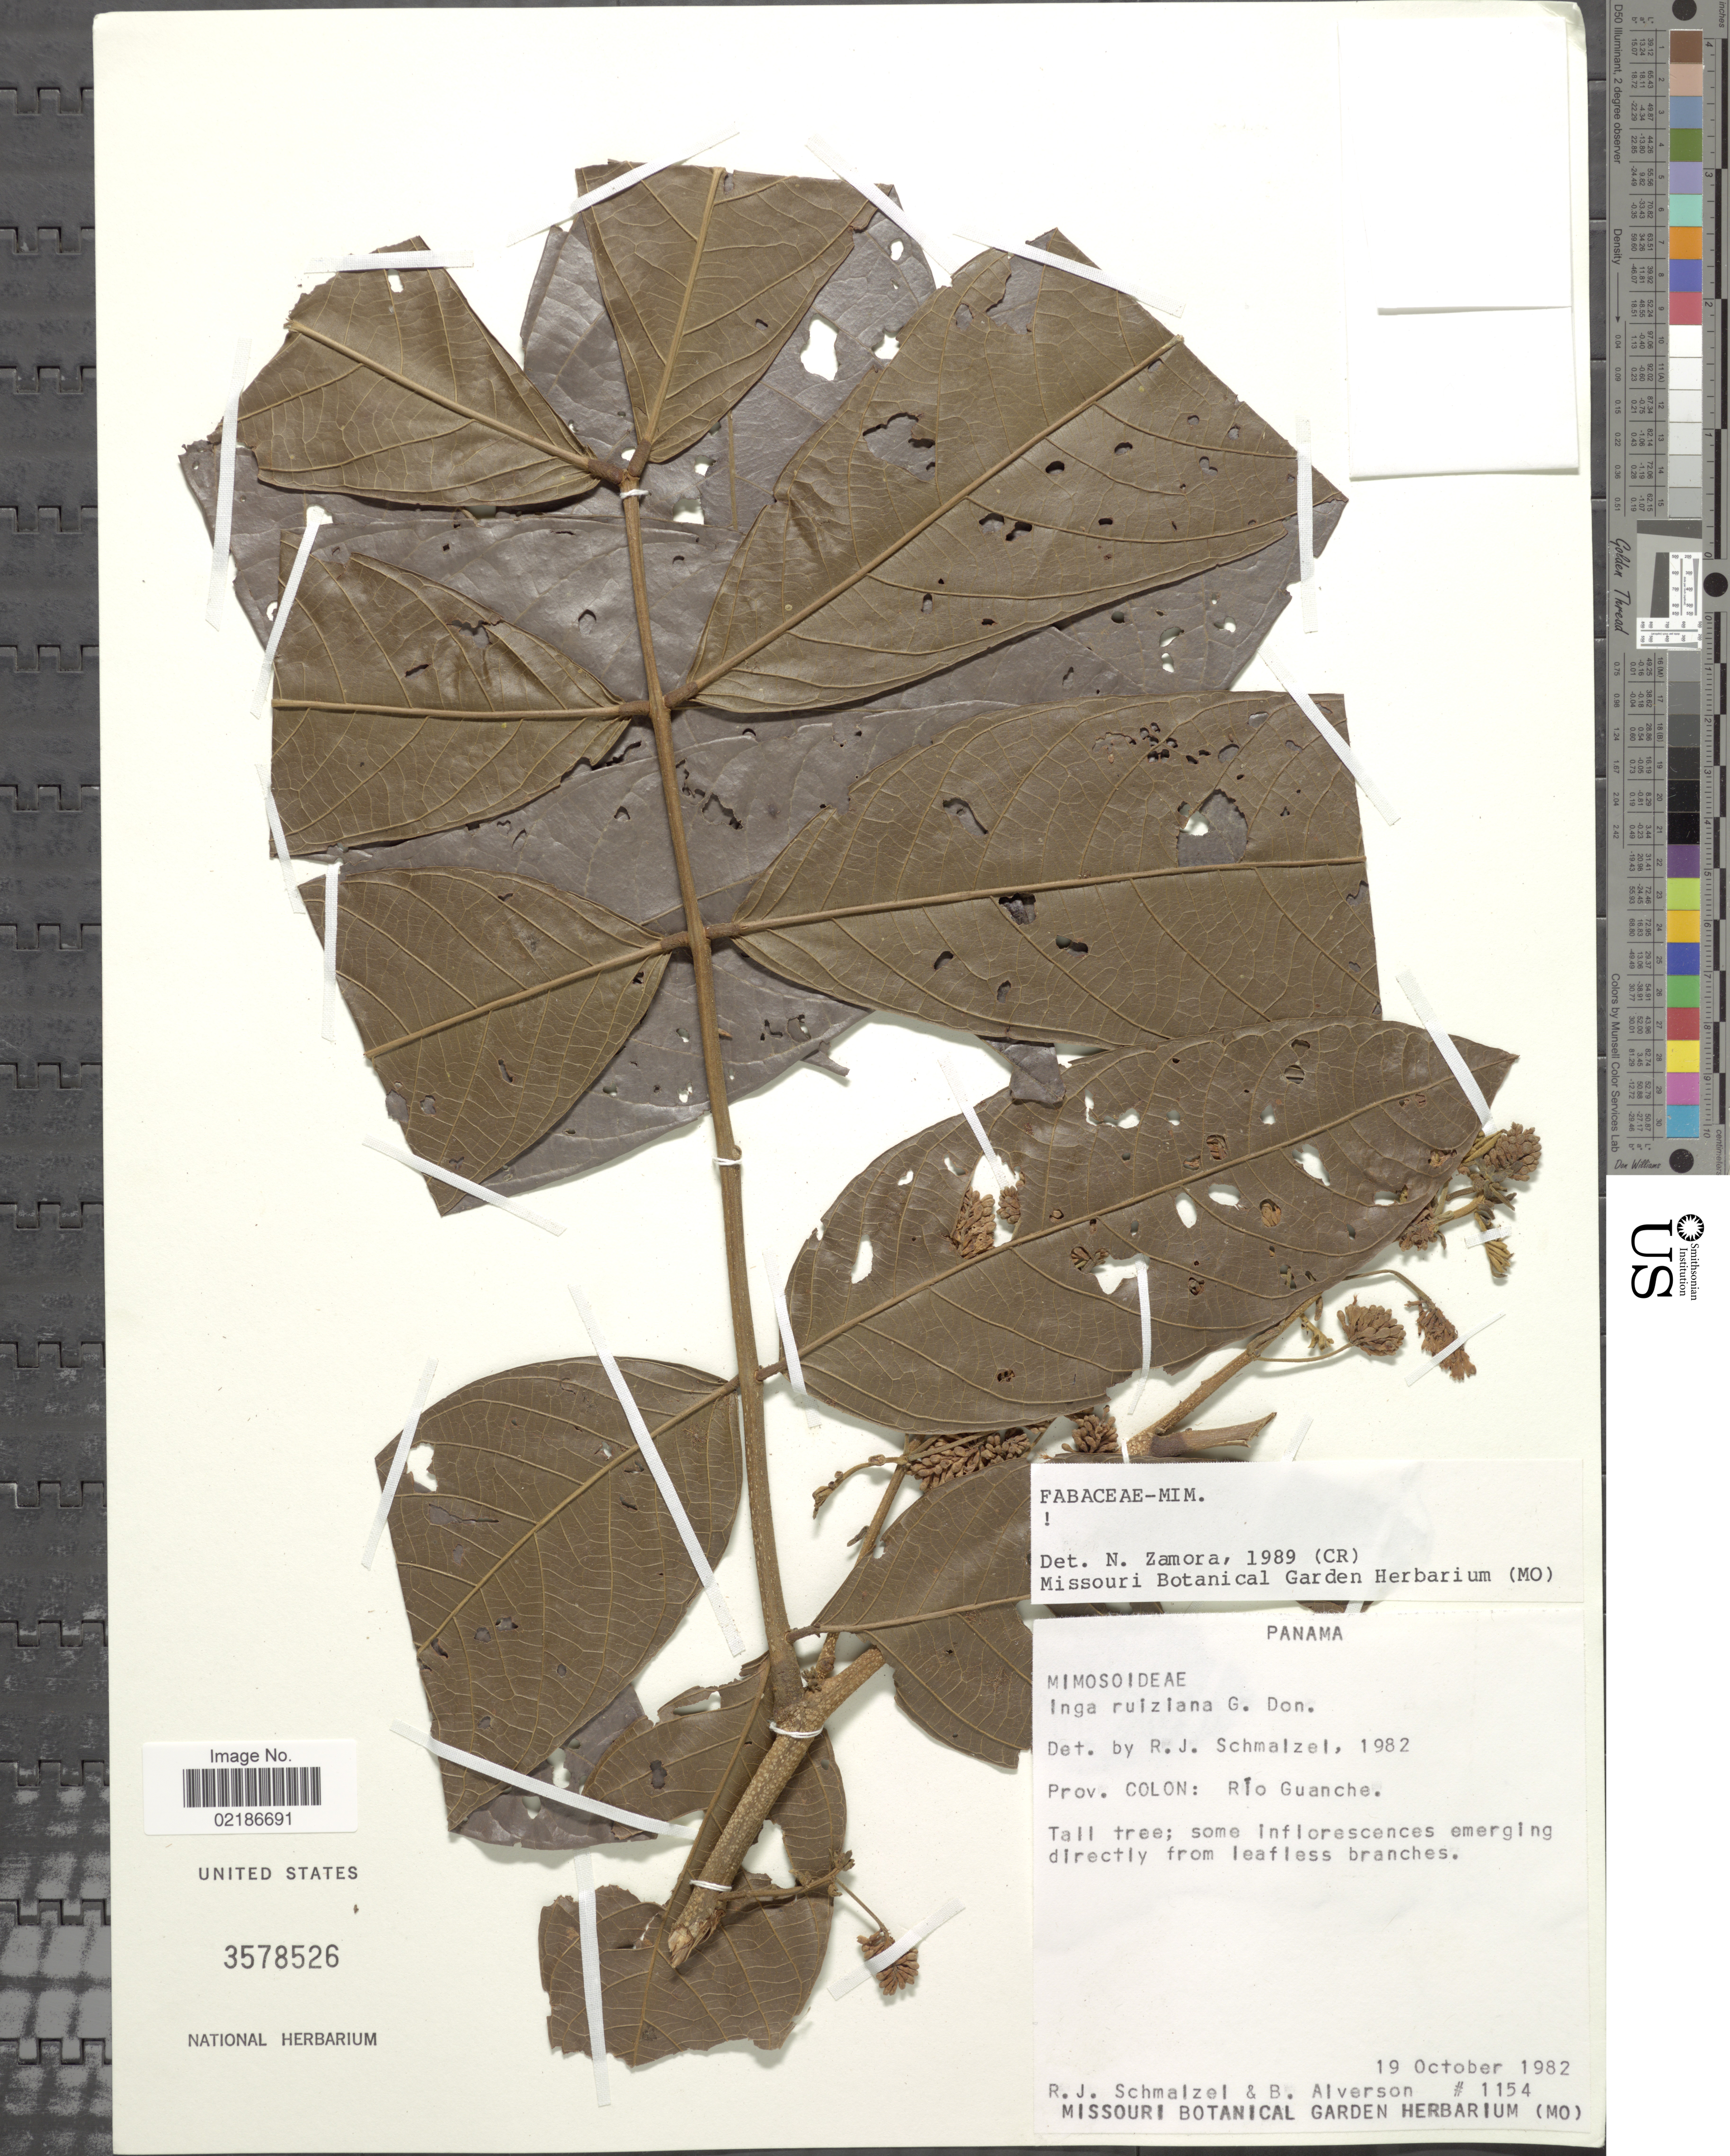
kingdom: Plantae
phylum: Tracheophyta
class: Magnoliopsida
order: Fabales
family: Fabaceae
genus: Inga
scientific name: Inga ruiziana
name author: G. Don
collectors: R. Schmalzel & Alverson, B.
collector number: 1154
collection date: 1982-10-19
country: Panama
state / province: Colón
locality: Rio Guanche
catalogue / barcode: US 3578526